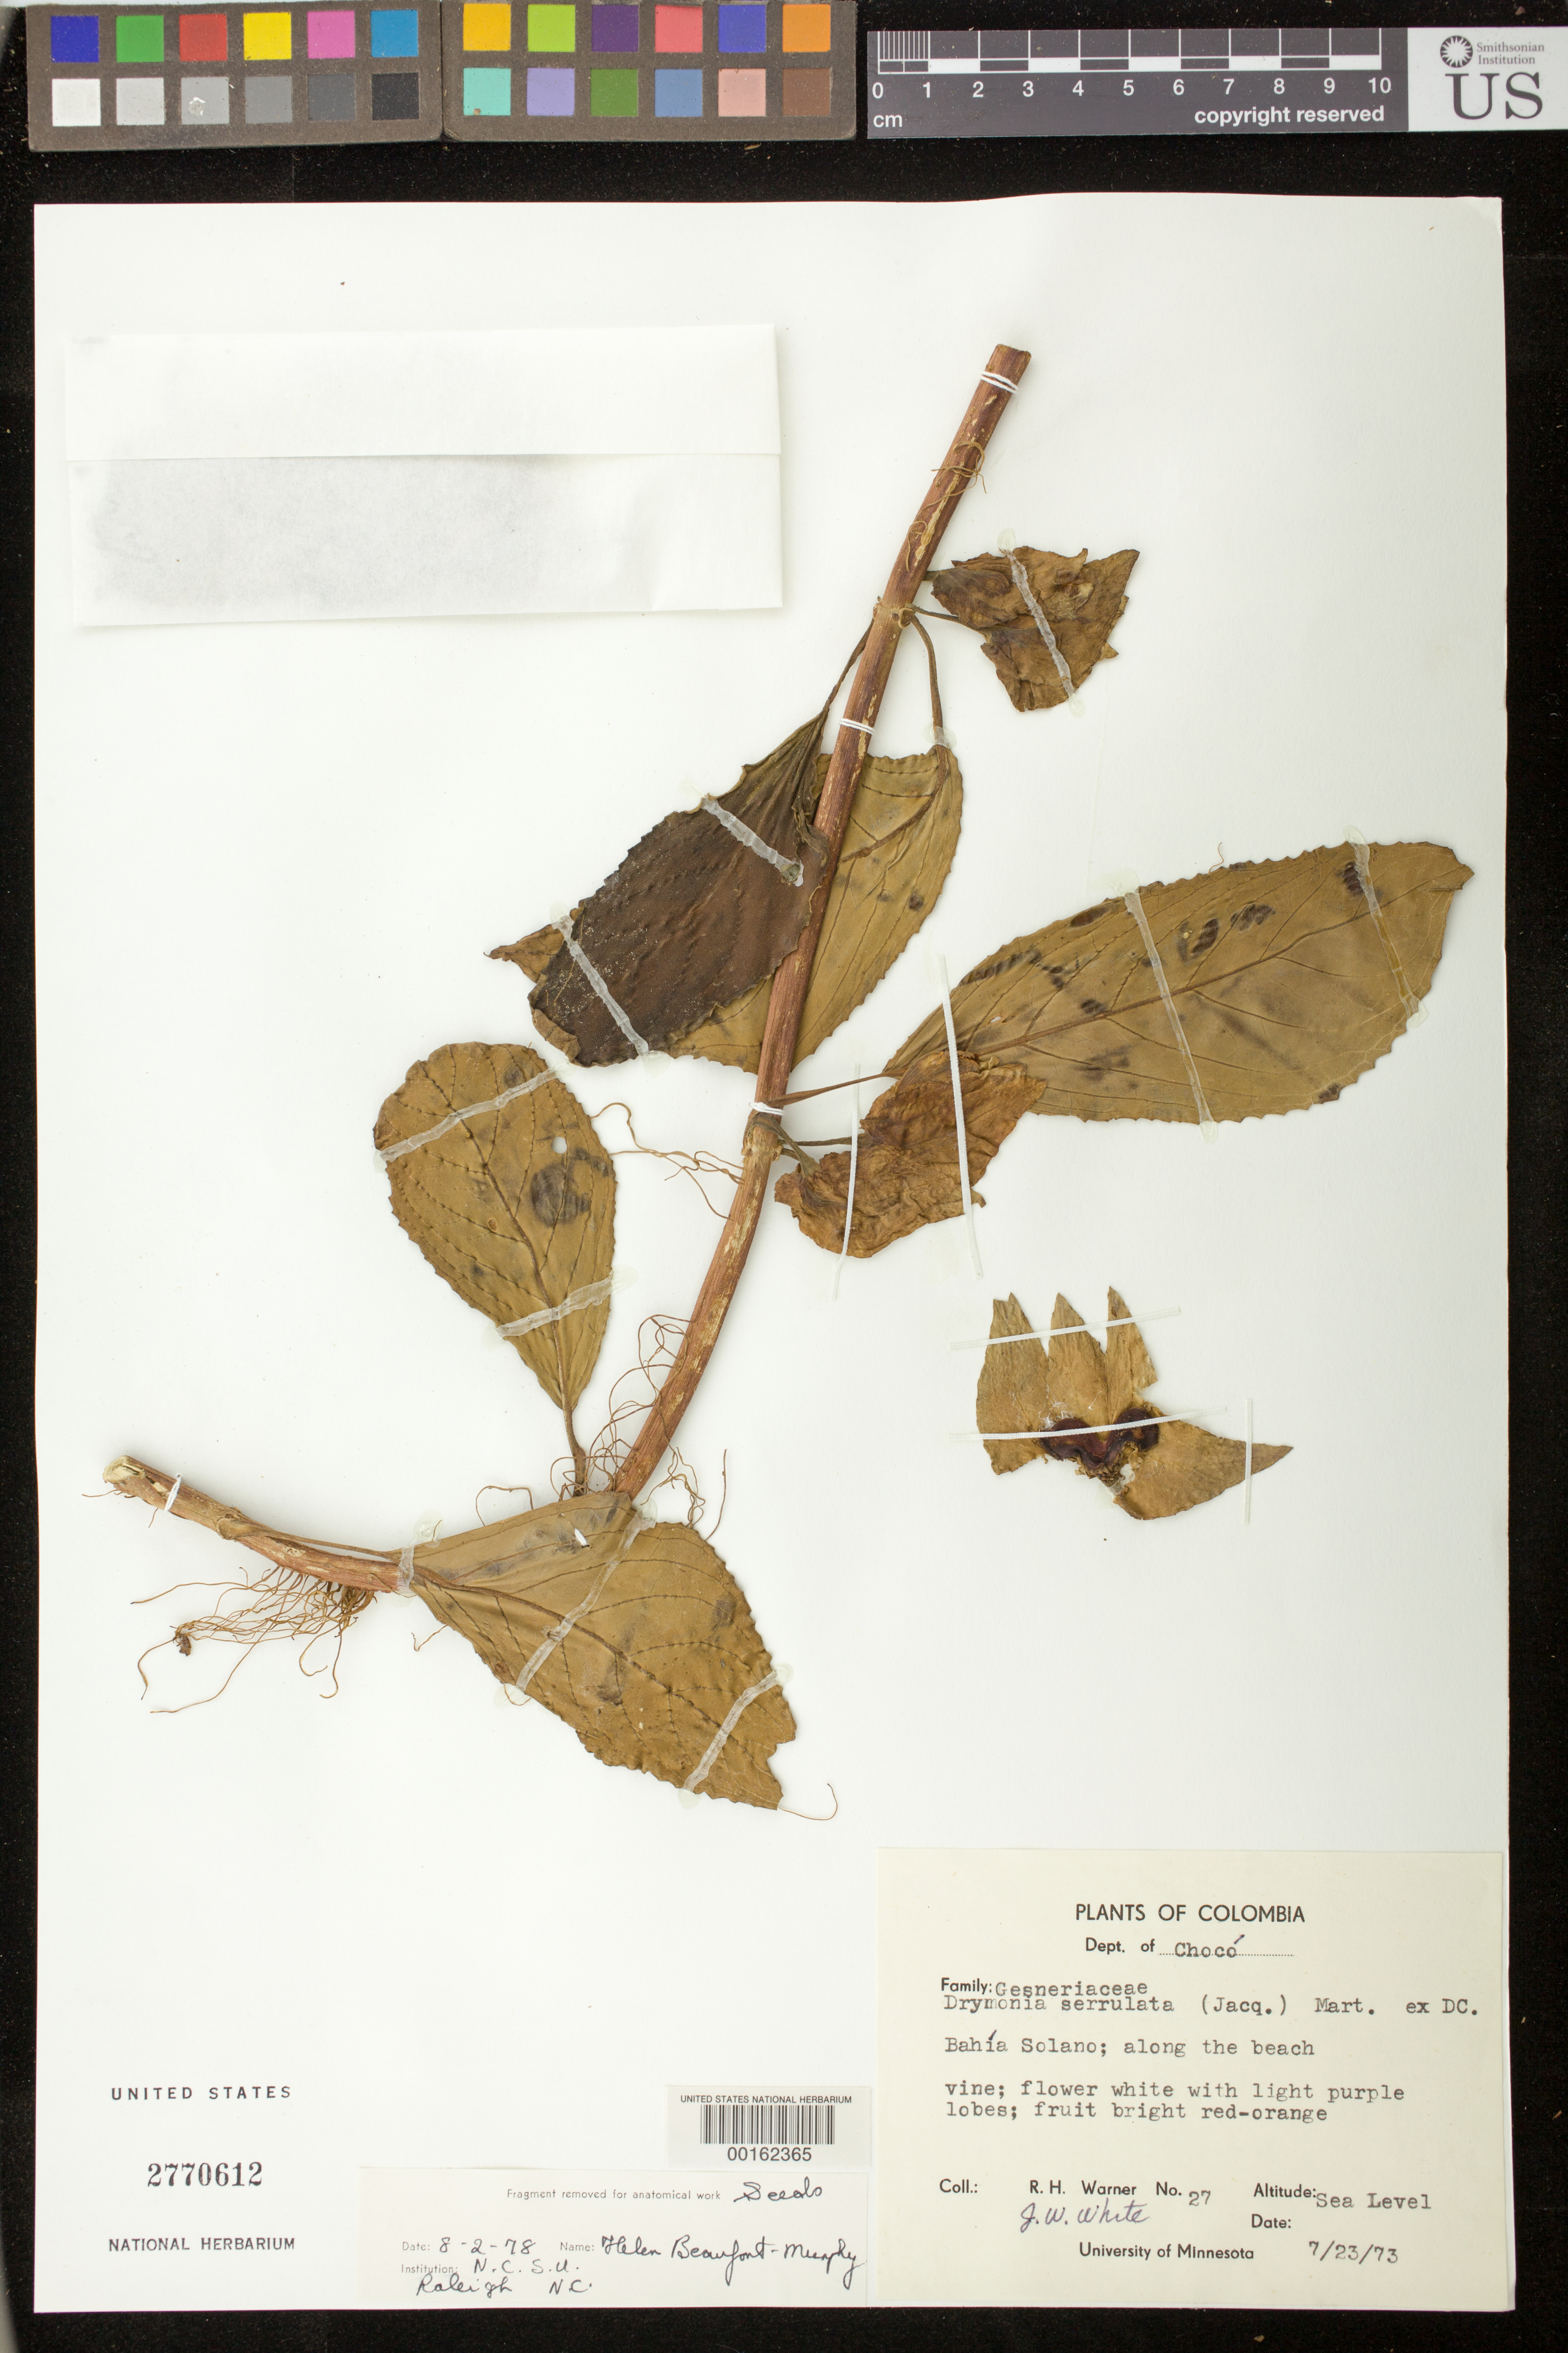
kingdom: Plantae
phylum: Tracheophyta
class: Magnoliopsida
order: Lamiales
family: Gesneriaceae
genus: Drymonia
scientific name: Drymonia serrulata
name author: (Jacq.) Mart.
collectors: R. H. Warner & J. W. White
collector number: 27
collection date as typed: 23 Jul 1973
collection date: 1973-07-23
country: Colombia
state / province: Chocó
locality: Bahia Solano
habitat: Along the beach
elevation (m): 0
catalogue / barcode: US 2770612